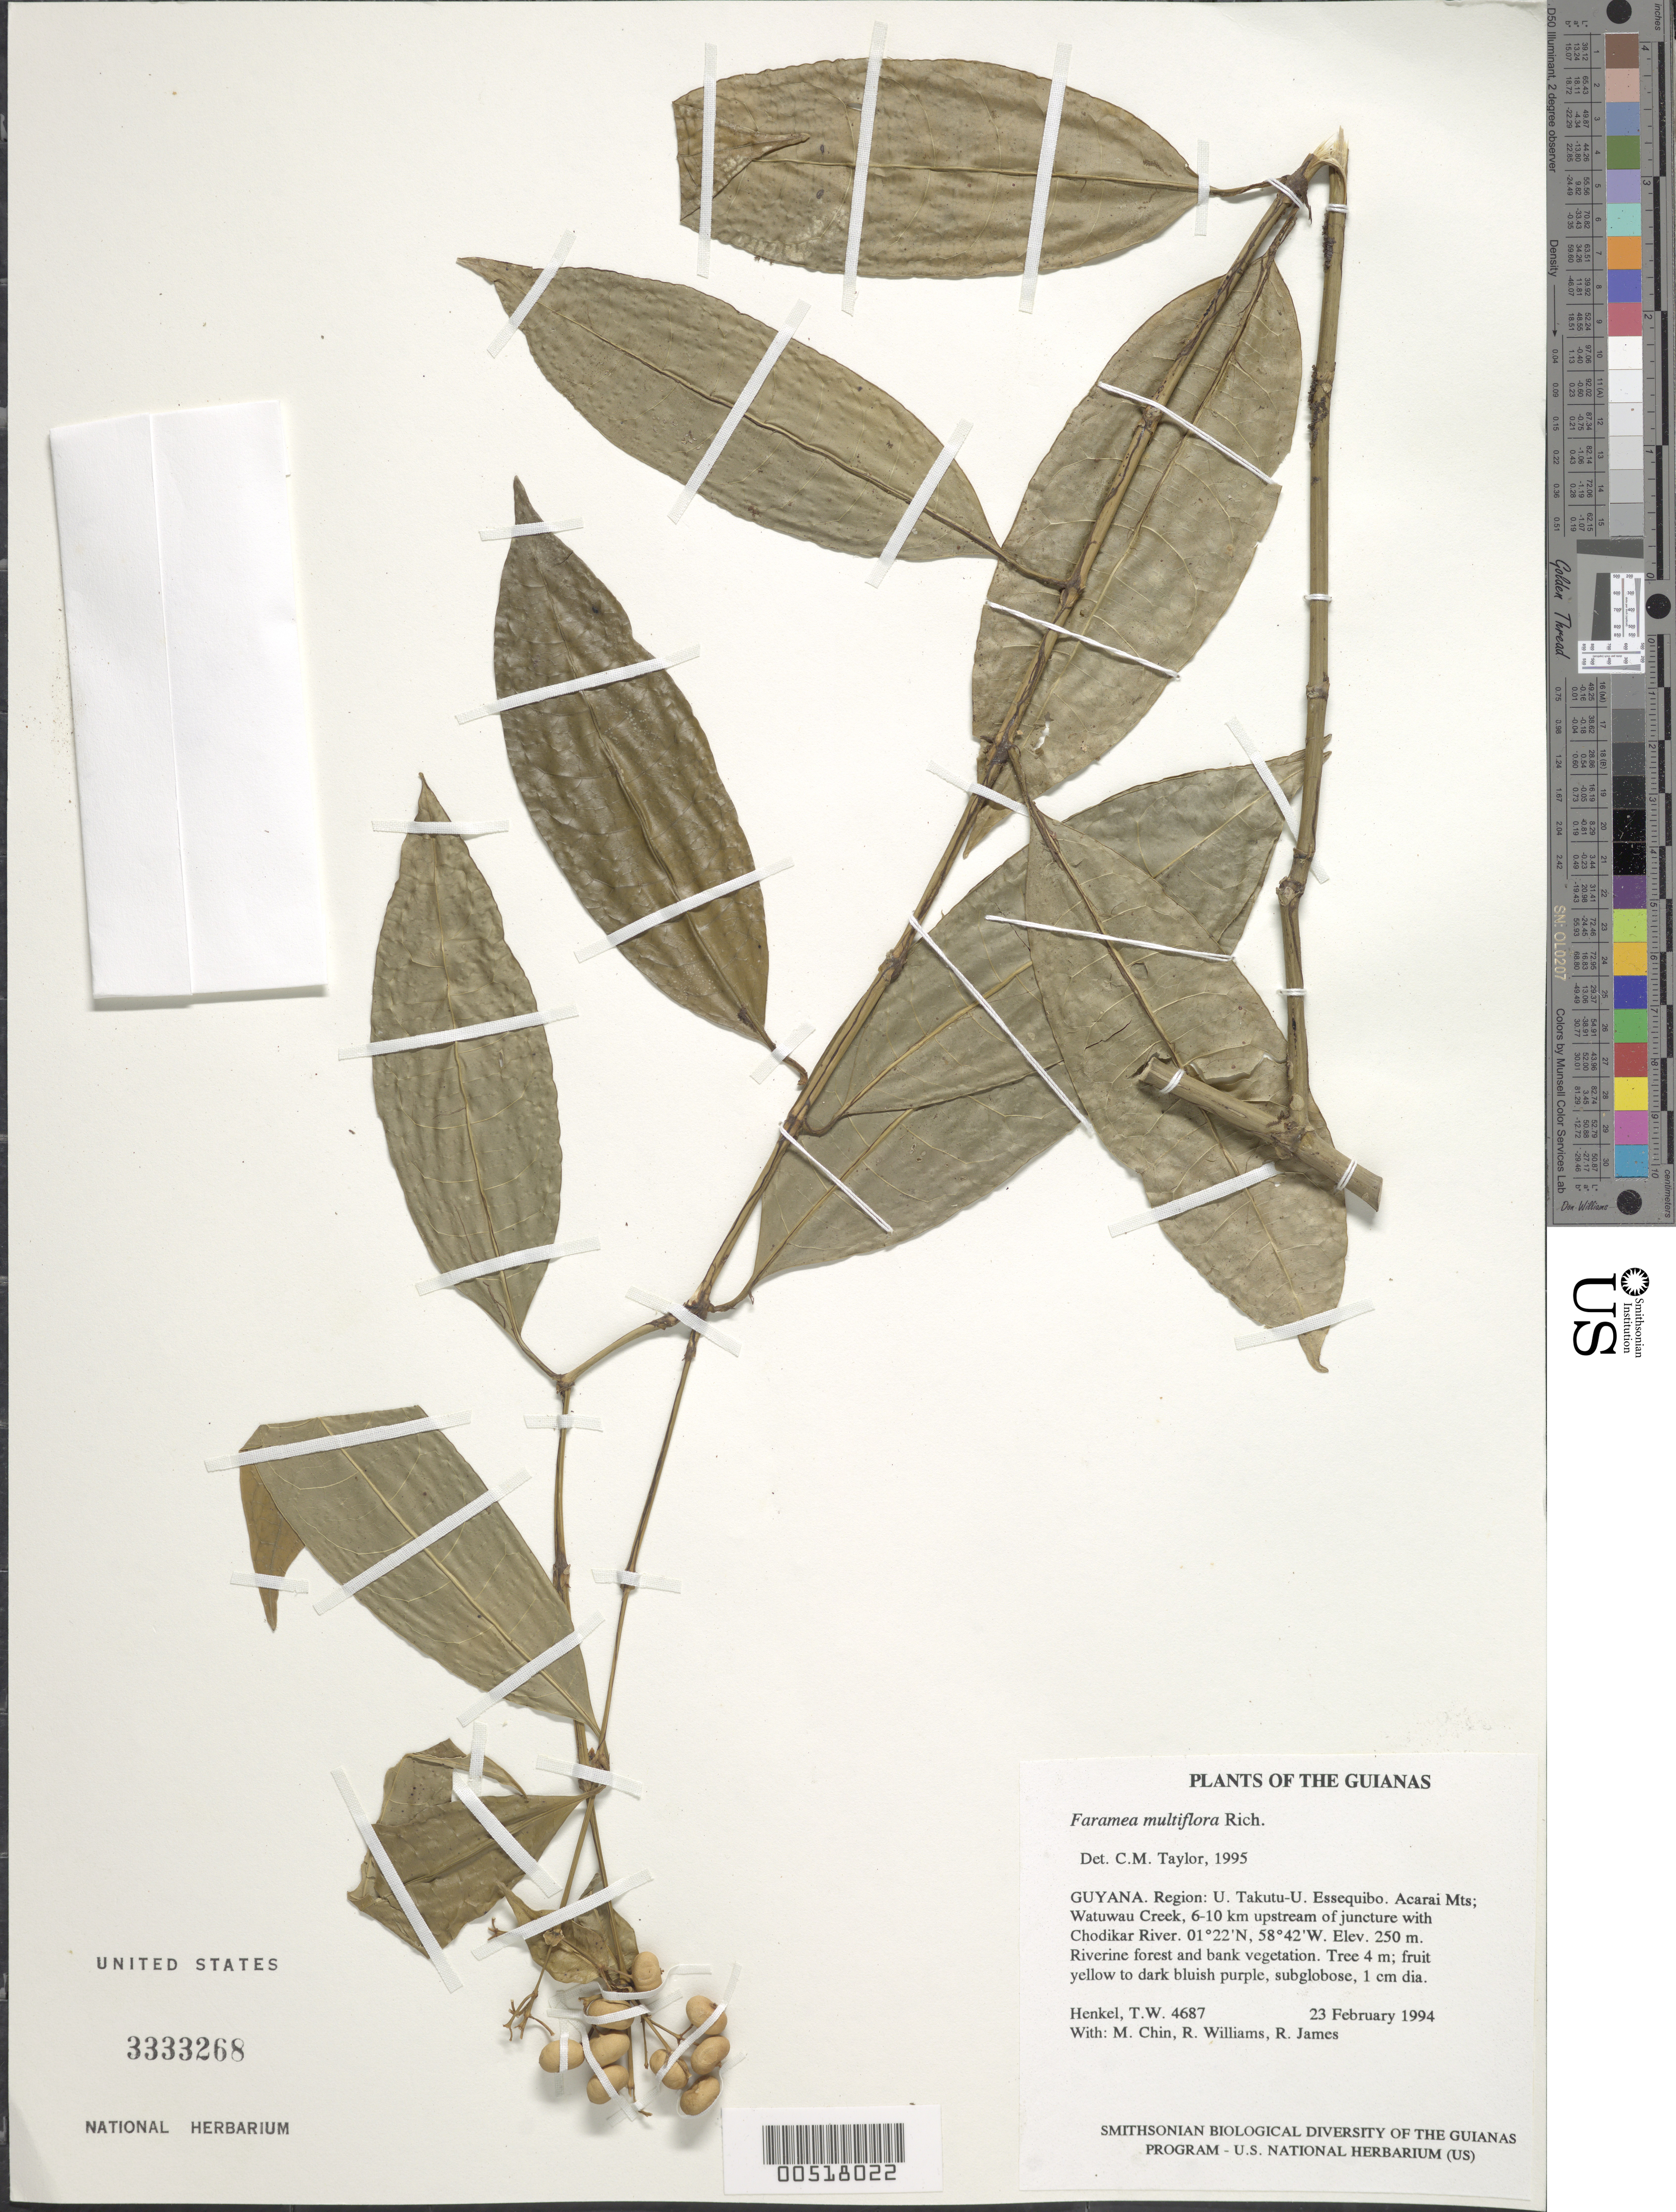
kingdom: Plantae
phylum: Tracheophyta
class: Magnoliopsida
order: Gentianales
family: Rubiaceae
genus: Faramea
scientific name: Faramea multiflora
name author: A. Rich. ex DC.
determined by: Taylor, Charlotte M.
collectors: T. Henkel, M. Chin, R. Williams & R. James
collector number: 4687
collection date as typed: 23 February 1994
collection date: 1994-02-23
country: Guyana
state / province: U. Takutu-U. Essequibo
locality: Acarai Mts; Watuwau Creek, 6-10 km upstream of juncture with Chodikar River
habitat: Riverine forest and bank vegetation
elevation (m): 250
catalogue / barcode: US 3333268